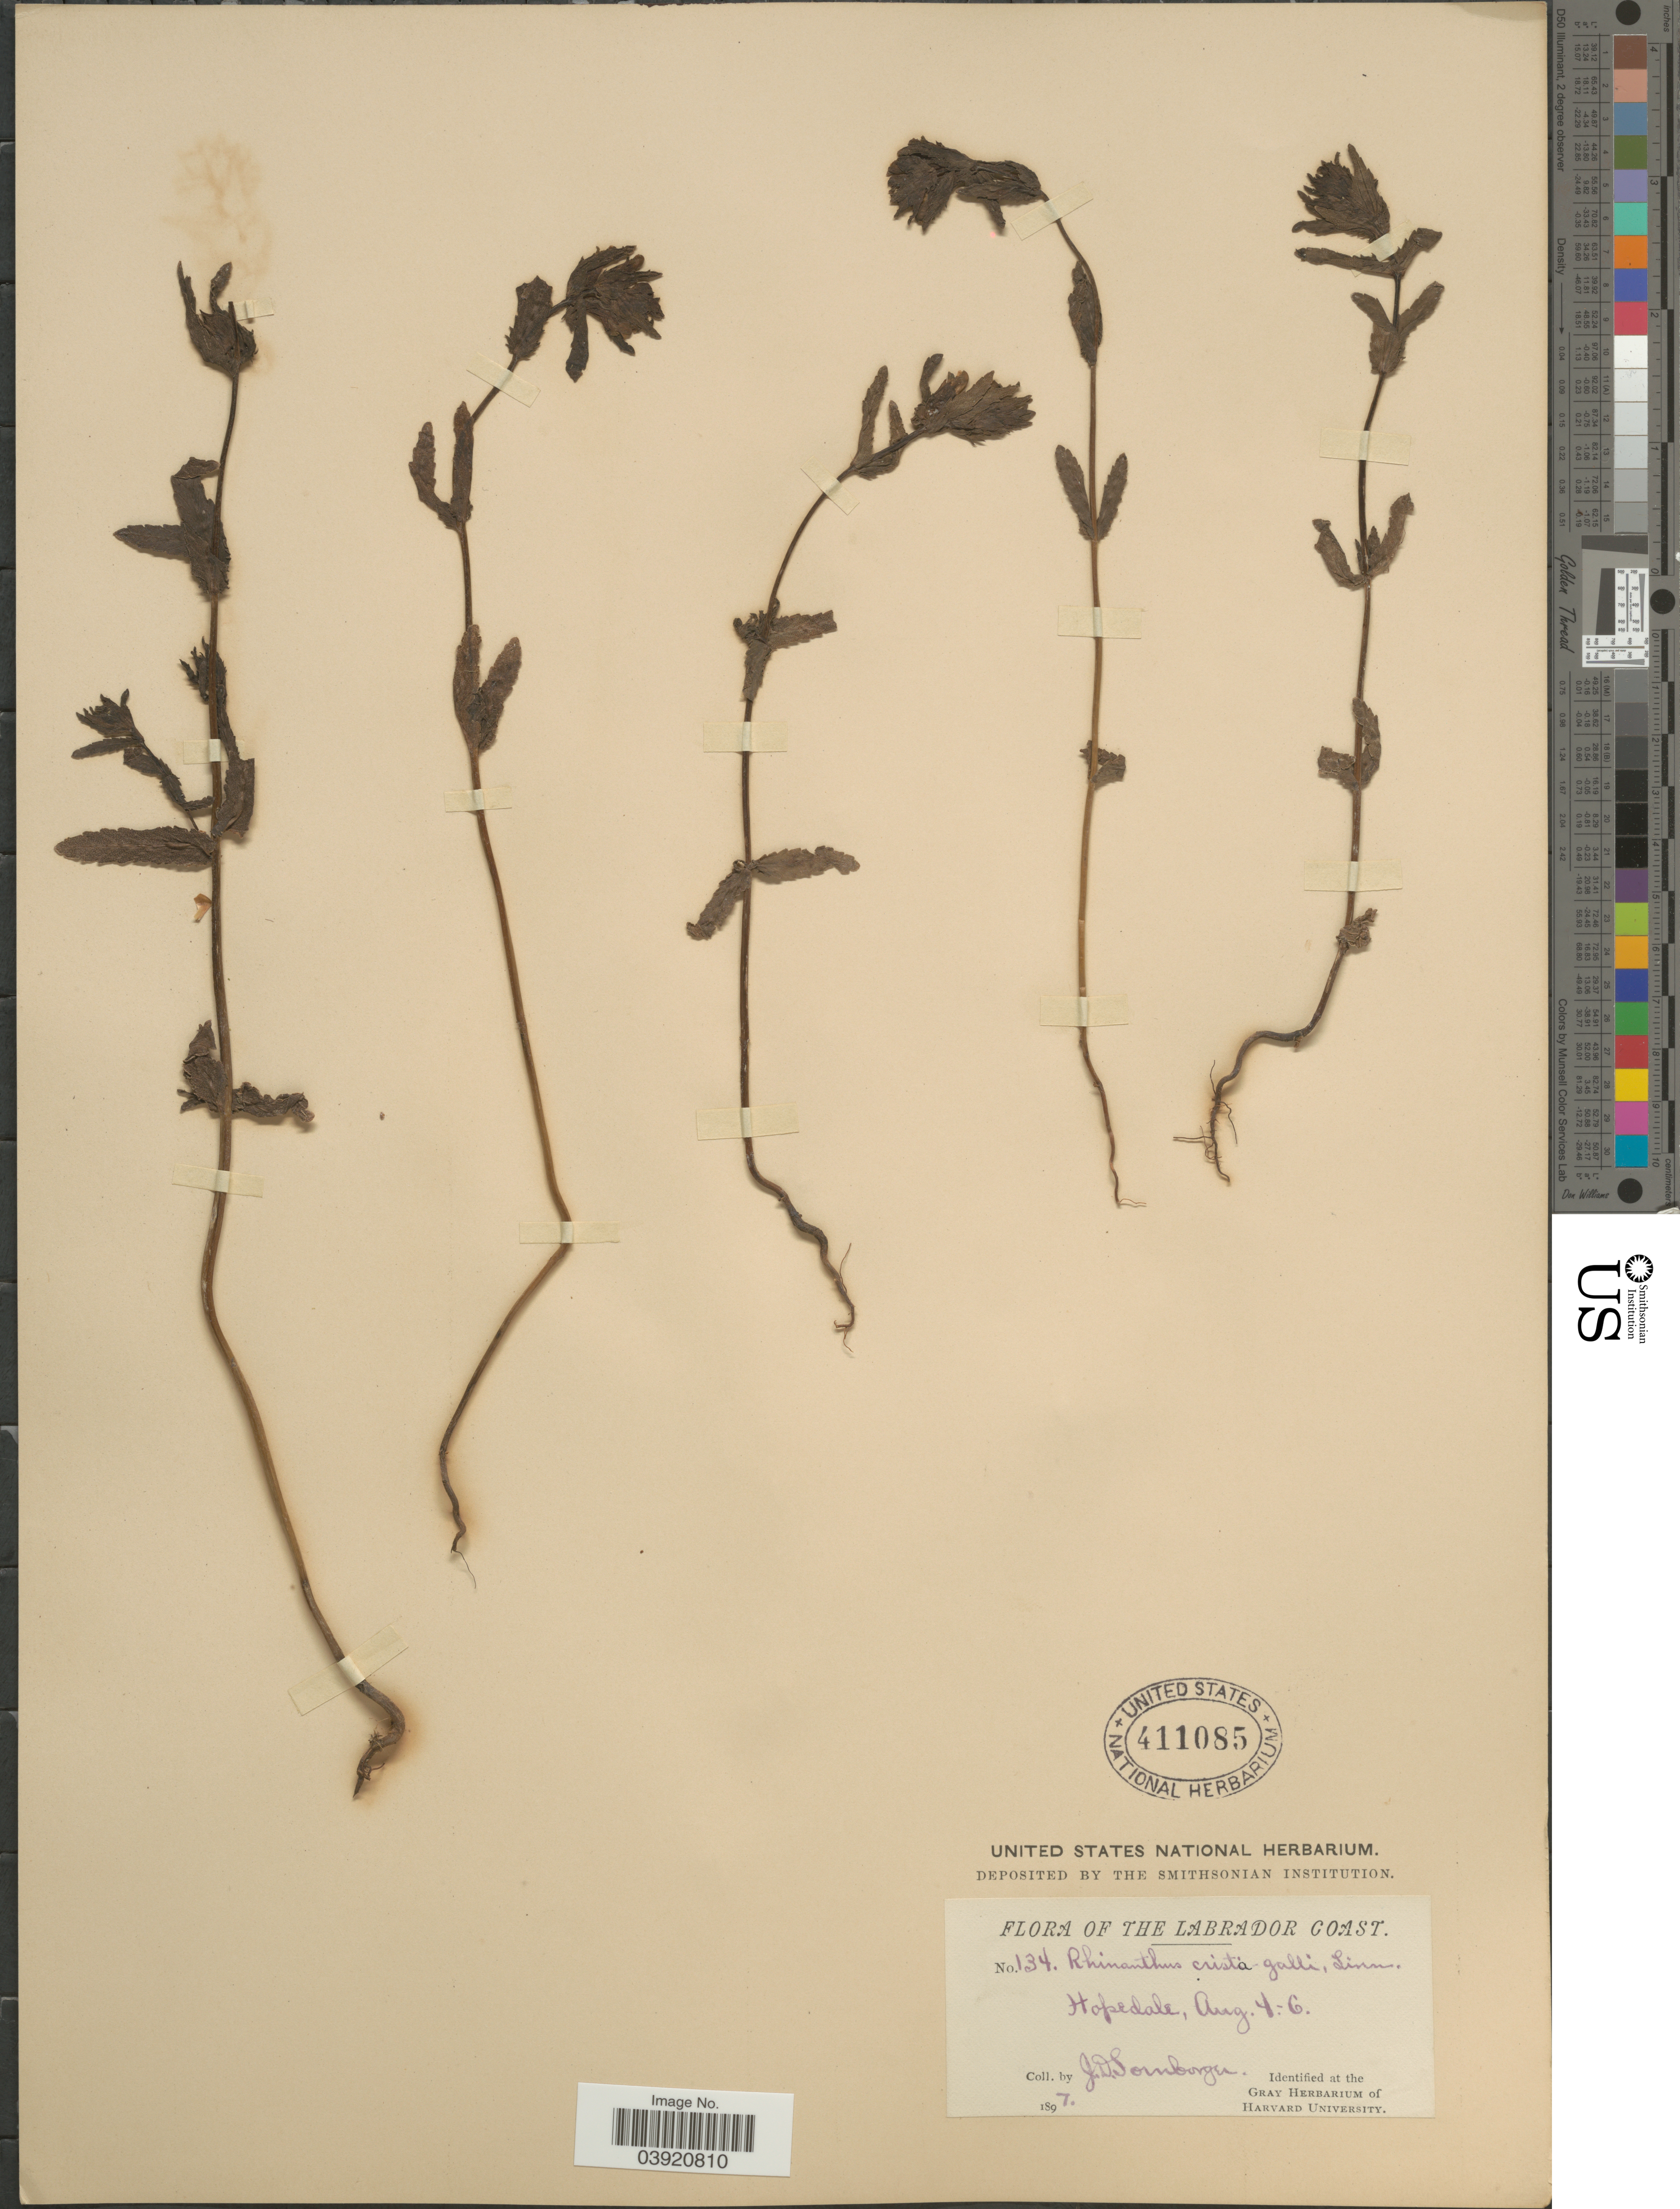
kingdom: Plantae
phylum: Tracheophyta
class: Magnoliopsida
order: Lamiales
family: Orobanchaceae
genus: Rhinanthus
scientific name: Rhinanthus crista-galli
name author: L.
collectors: J. Sornborger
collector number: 134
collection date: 1897-08-04/1897-08-06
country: Canada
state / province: Newfoundland and Labrador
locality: The Labrador Coast. Hopedale.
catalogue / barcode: US 411085